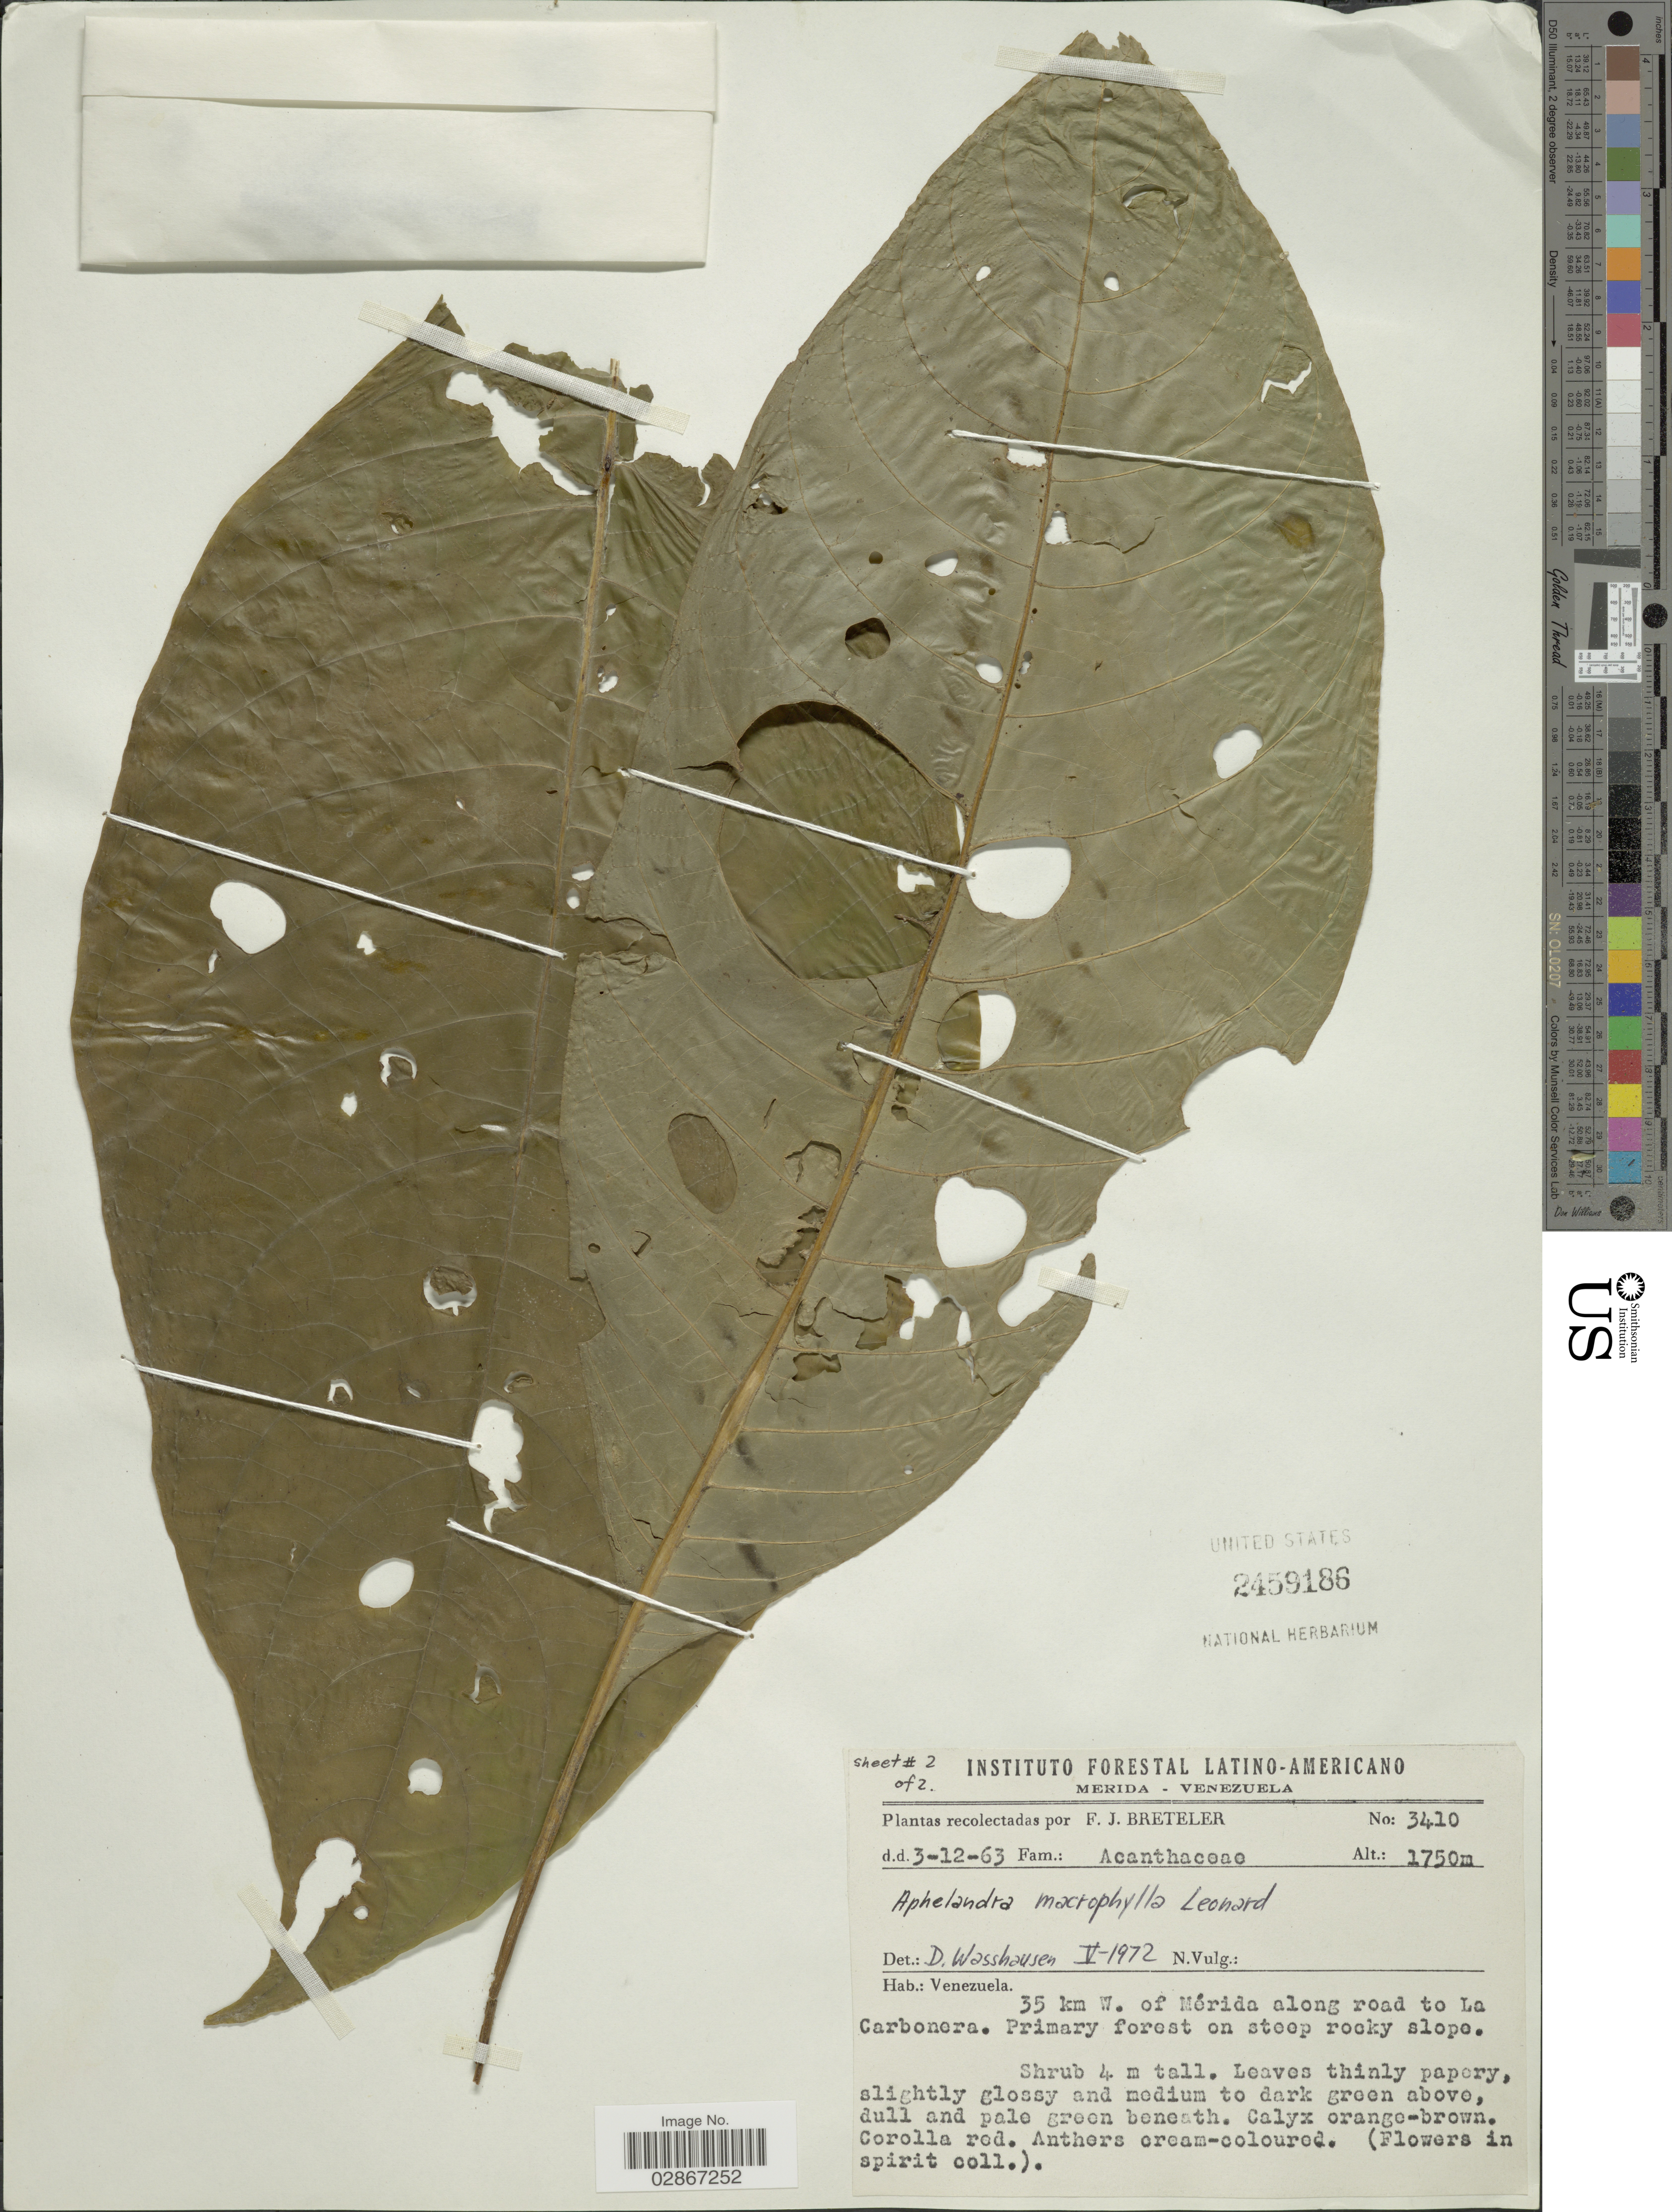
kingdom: Plantae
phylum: Tracheophyta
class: Magnoliopsida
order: Lamiales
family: Acanthaceae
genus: Aphelandra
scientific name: Aphelandra macrophylla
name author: Leonard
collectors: F. J. Breteler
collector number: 3410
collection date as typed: Transcribed d/m/y: 3/12/63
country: Venezuela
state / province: Mérida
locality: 35 km W. of Mérida along road to La Carbonera.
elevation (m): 1750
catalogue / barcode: US 2459186